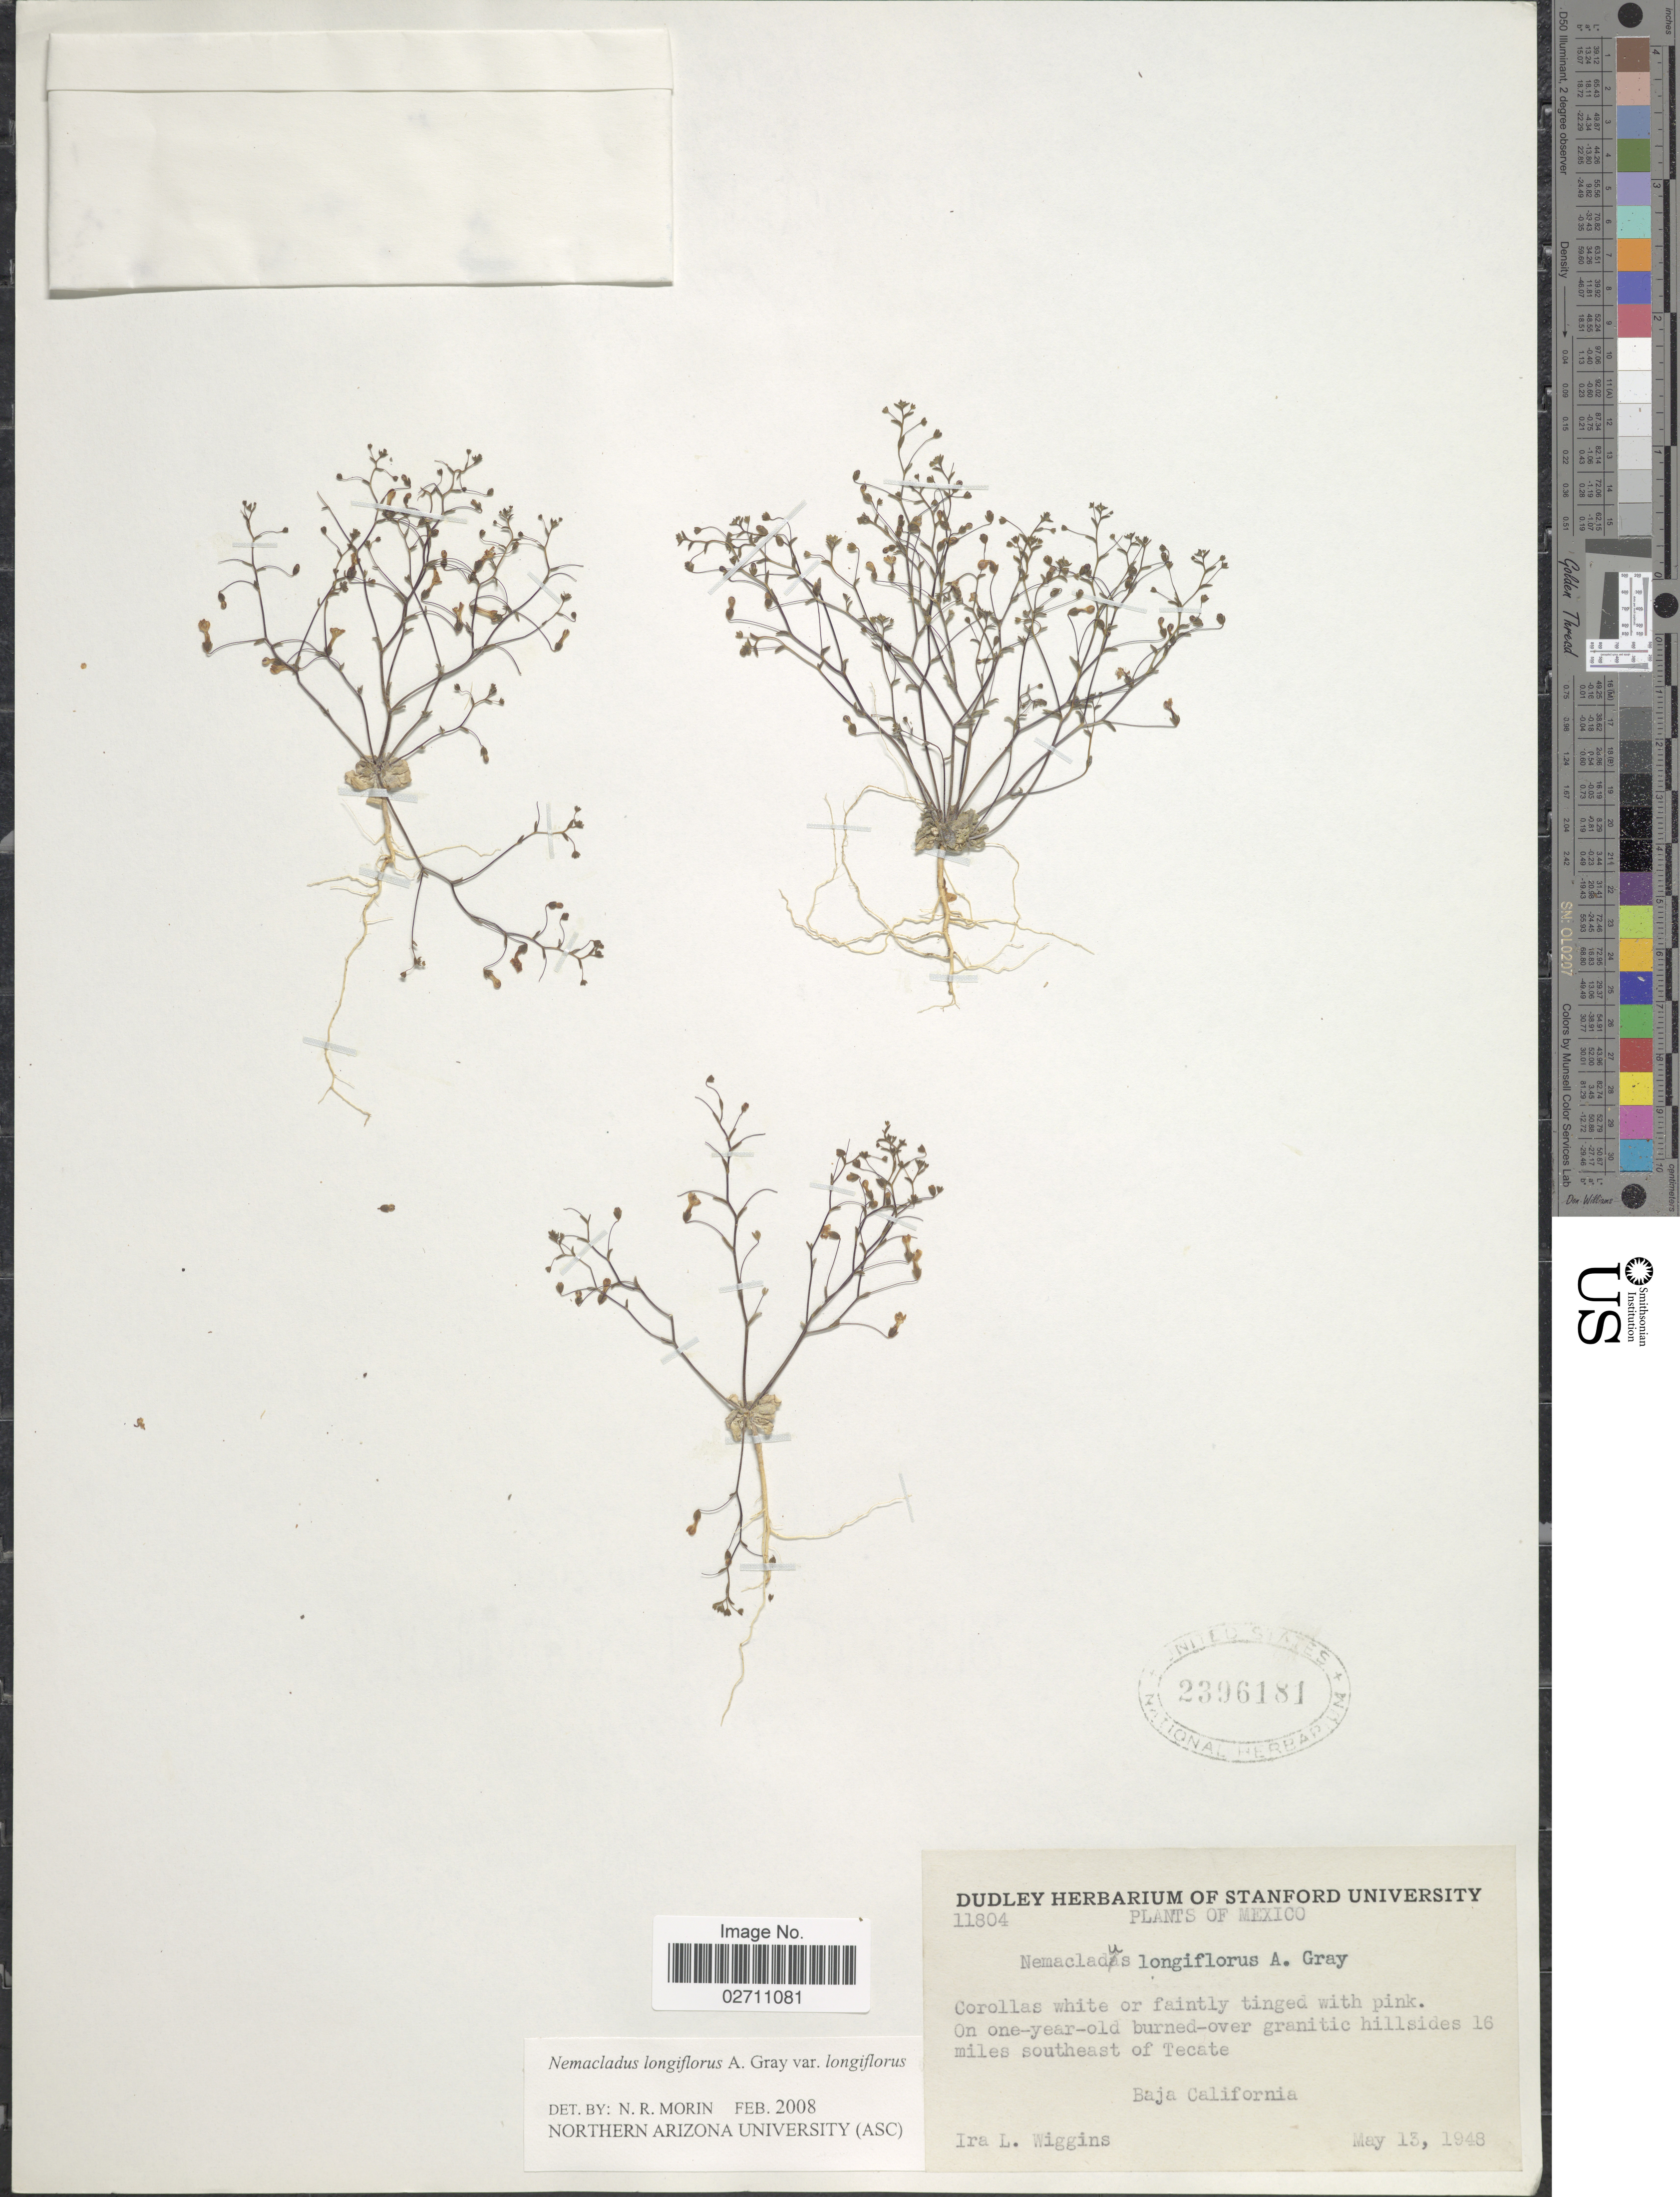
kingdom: Plantae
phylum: Tracheophyta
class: Magnoliopsida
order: Asterales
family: Campanulaceae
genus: Nemacladus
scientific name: Nemacladus longiflorus var. longiflorus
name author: A. Gray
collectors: I. L. Wiggins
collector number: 11804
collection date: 1948-05-13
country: Mexico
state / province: Baja California Norte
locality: On one-year-old burned-over granitic hillsides 16 miles southeast of Tecate, Baja California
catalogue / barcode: US 2396181